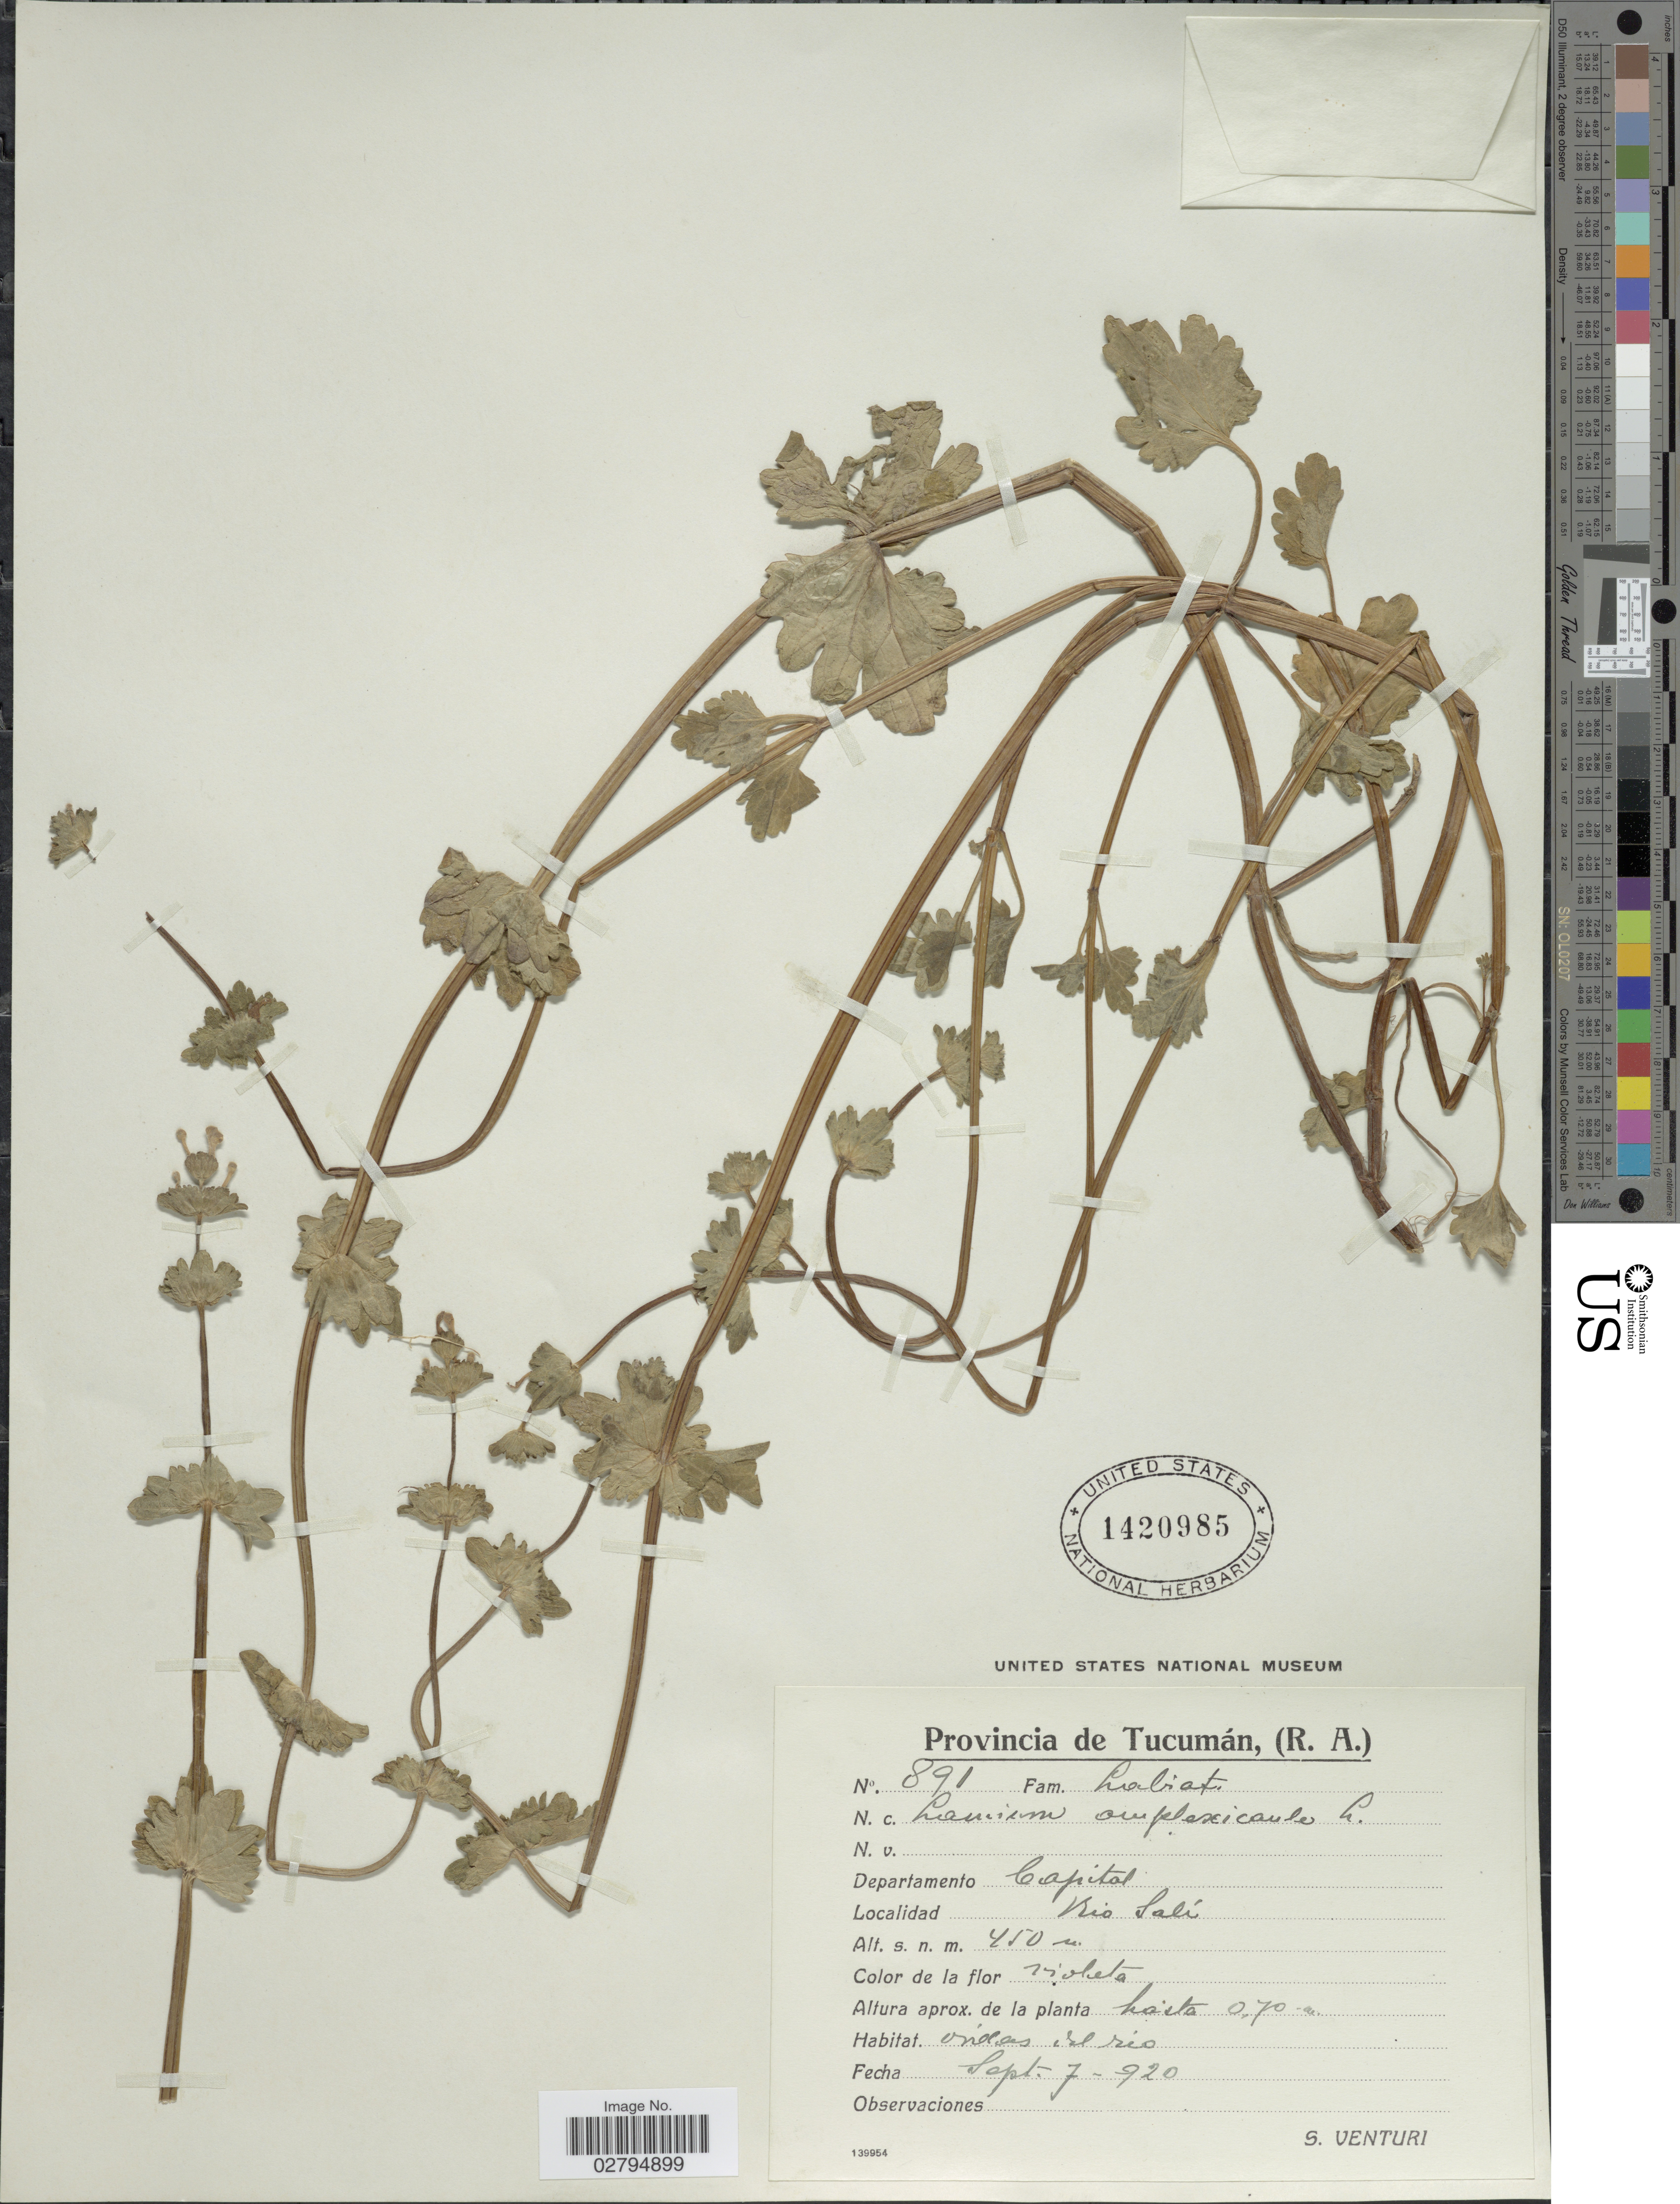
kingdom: Plantae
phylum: Tracheophyta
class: Magnoliopsida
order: Lamiales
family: Lamiaceae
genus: Lamium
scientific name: Lamium amplexicaule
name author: L.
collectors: S. Venturi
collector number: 891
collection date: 1920-09-07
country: Argentina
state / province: Tucuman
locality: Departamento Capital. Rio Salí.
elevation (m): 450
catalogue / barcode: US 1420985